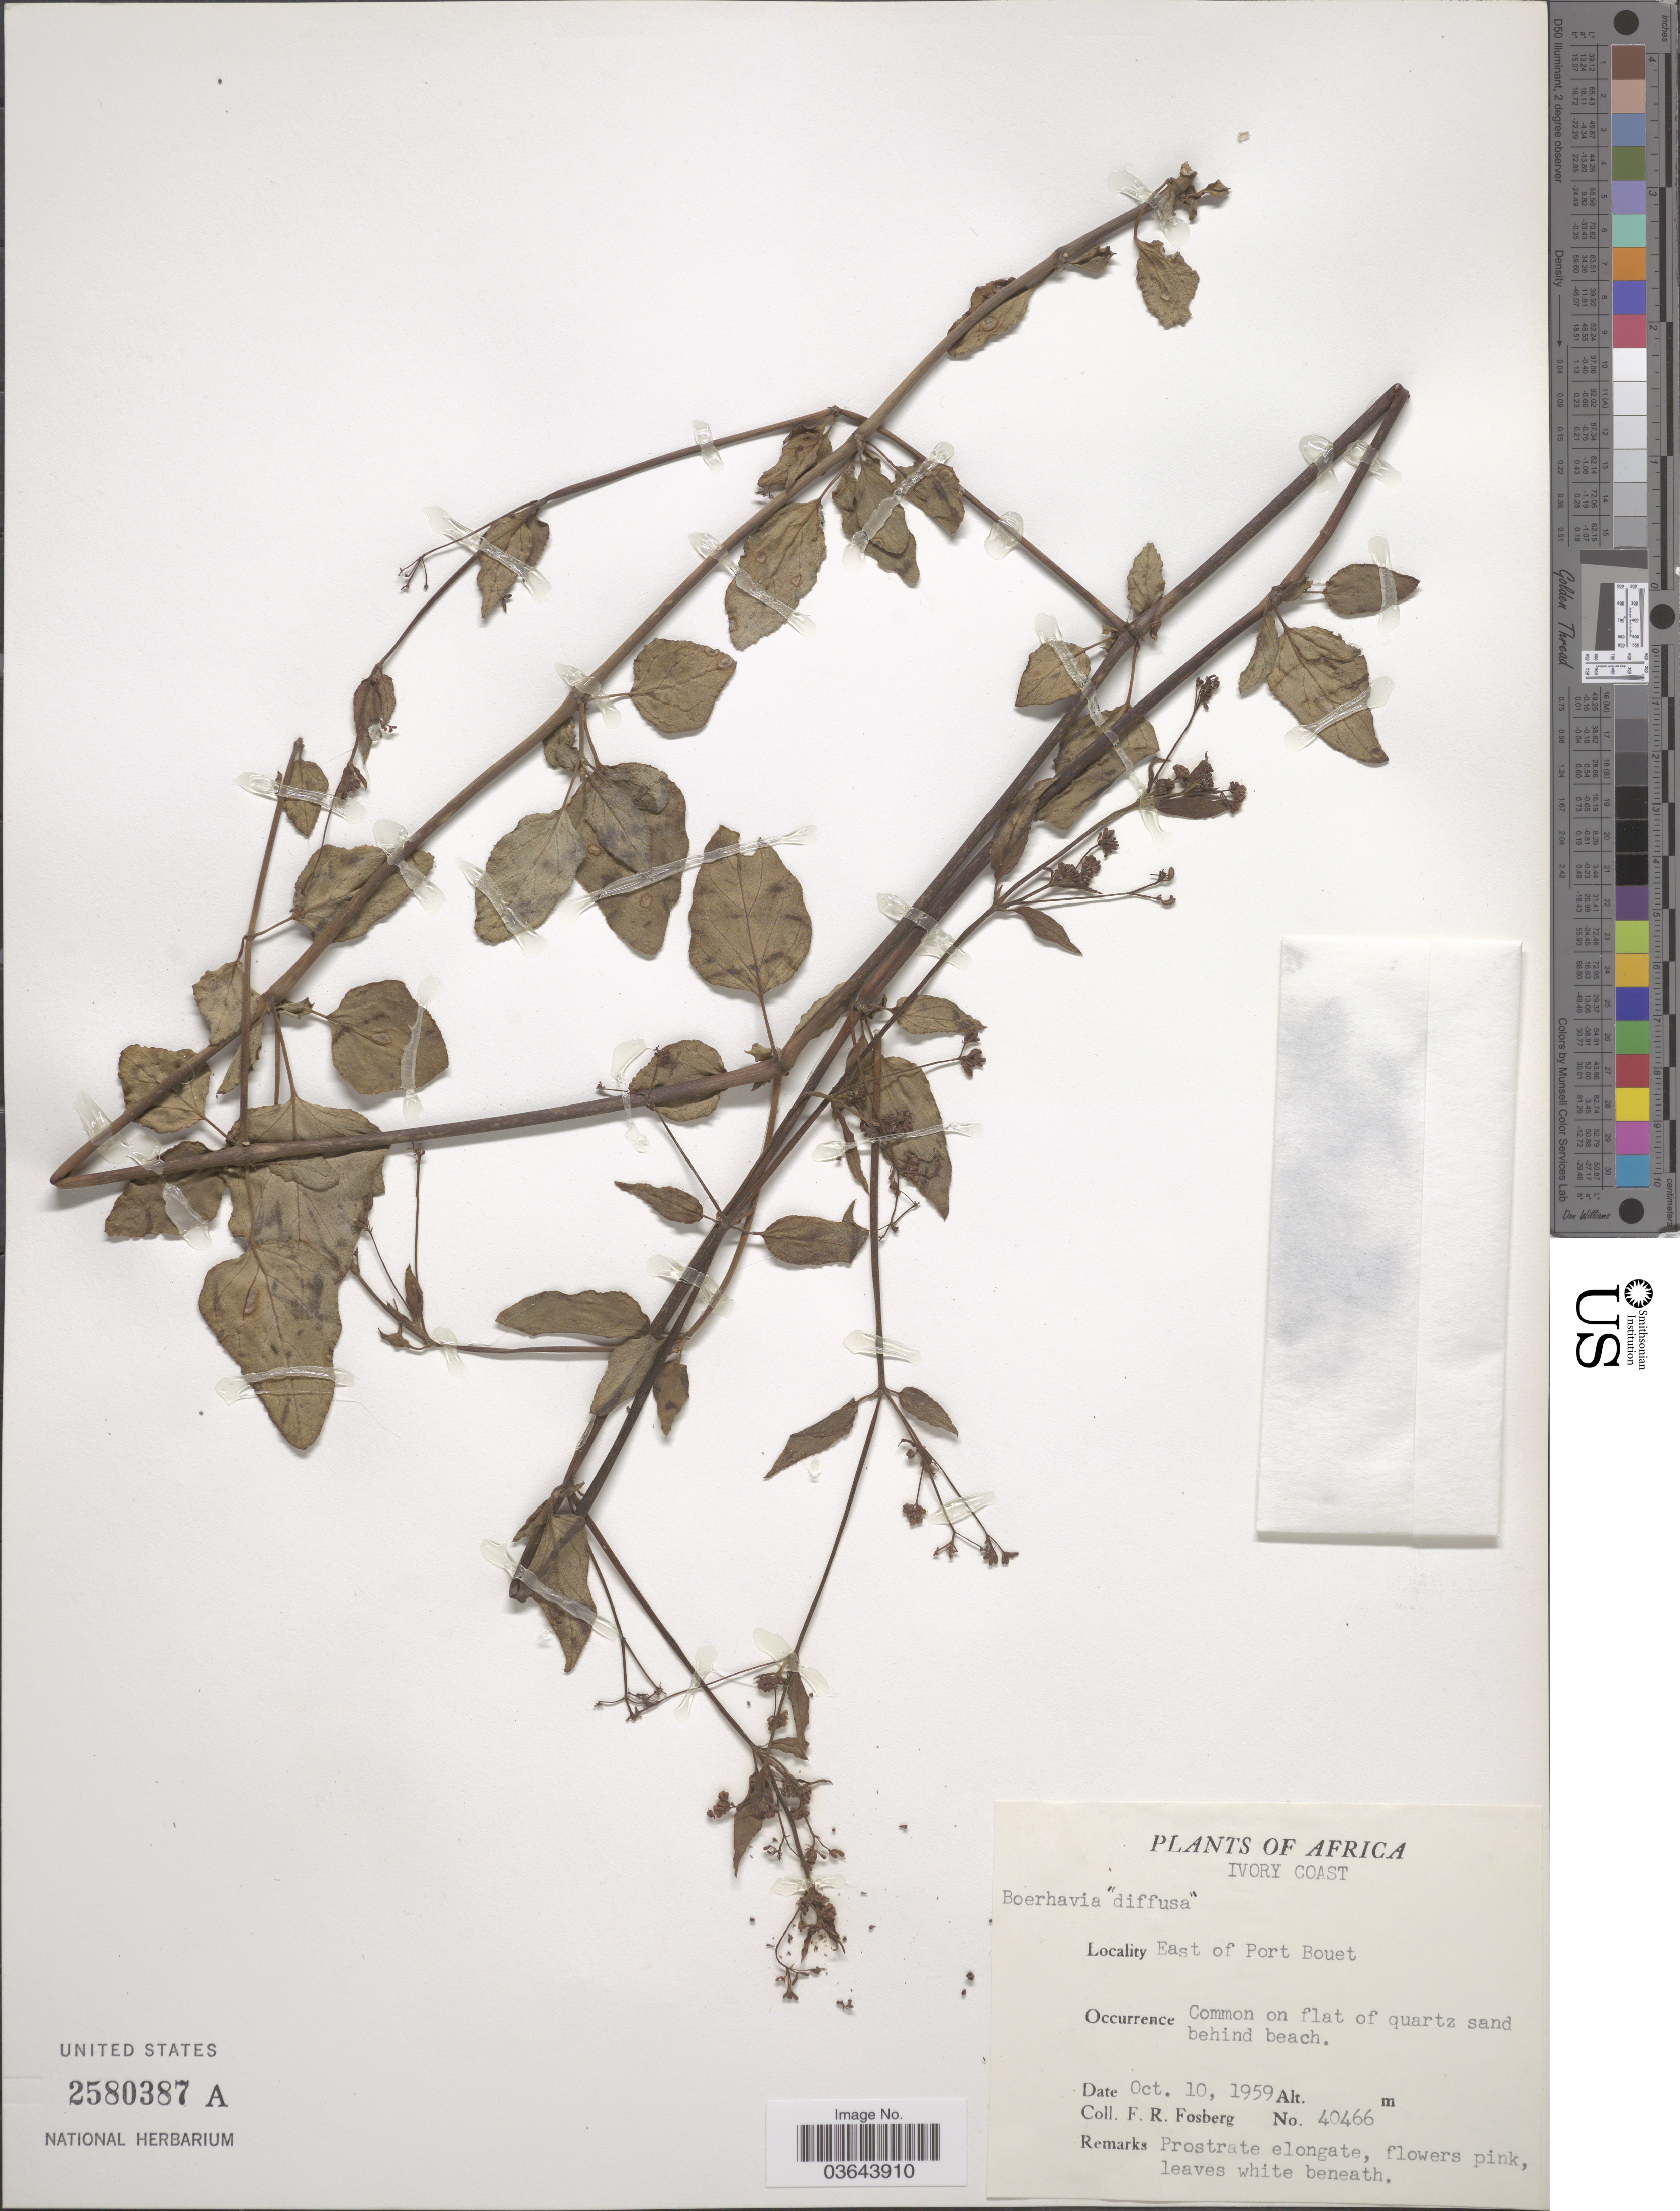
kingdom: Plantae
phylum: Tracheophyta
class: Magnoliopsida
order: Caryophyllales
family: Nyctaginaceae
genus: Boerhavia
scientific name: Boerhavia diffusa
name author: L.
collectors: F. R. Fosberg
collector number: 40466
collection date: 1959-10-10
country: Ivory Coast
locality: East of Port Bouet.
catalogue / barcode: US 2580387A